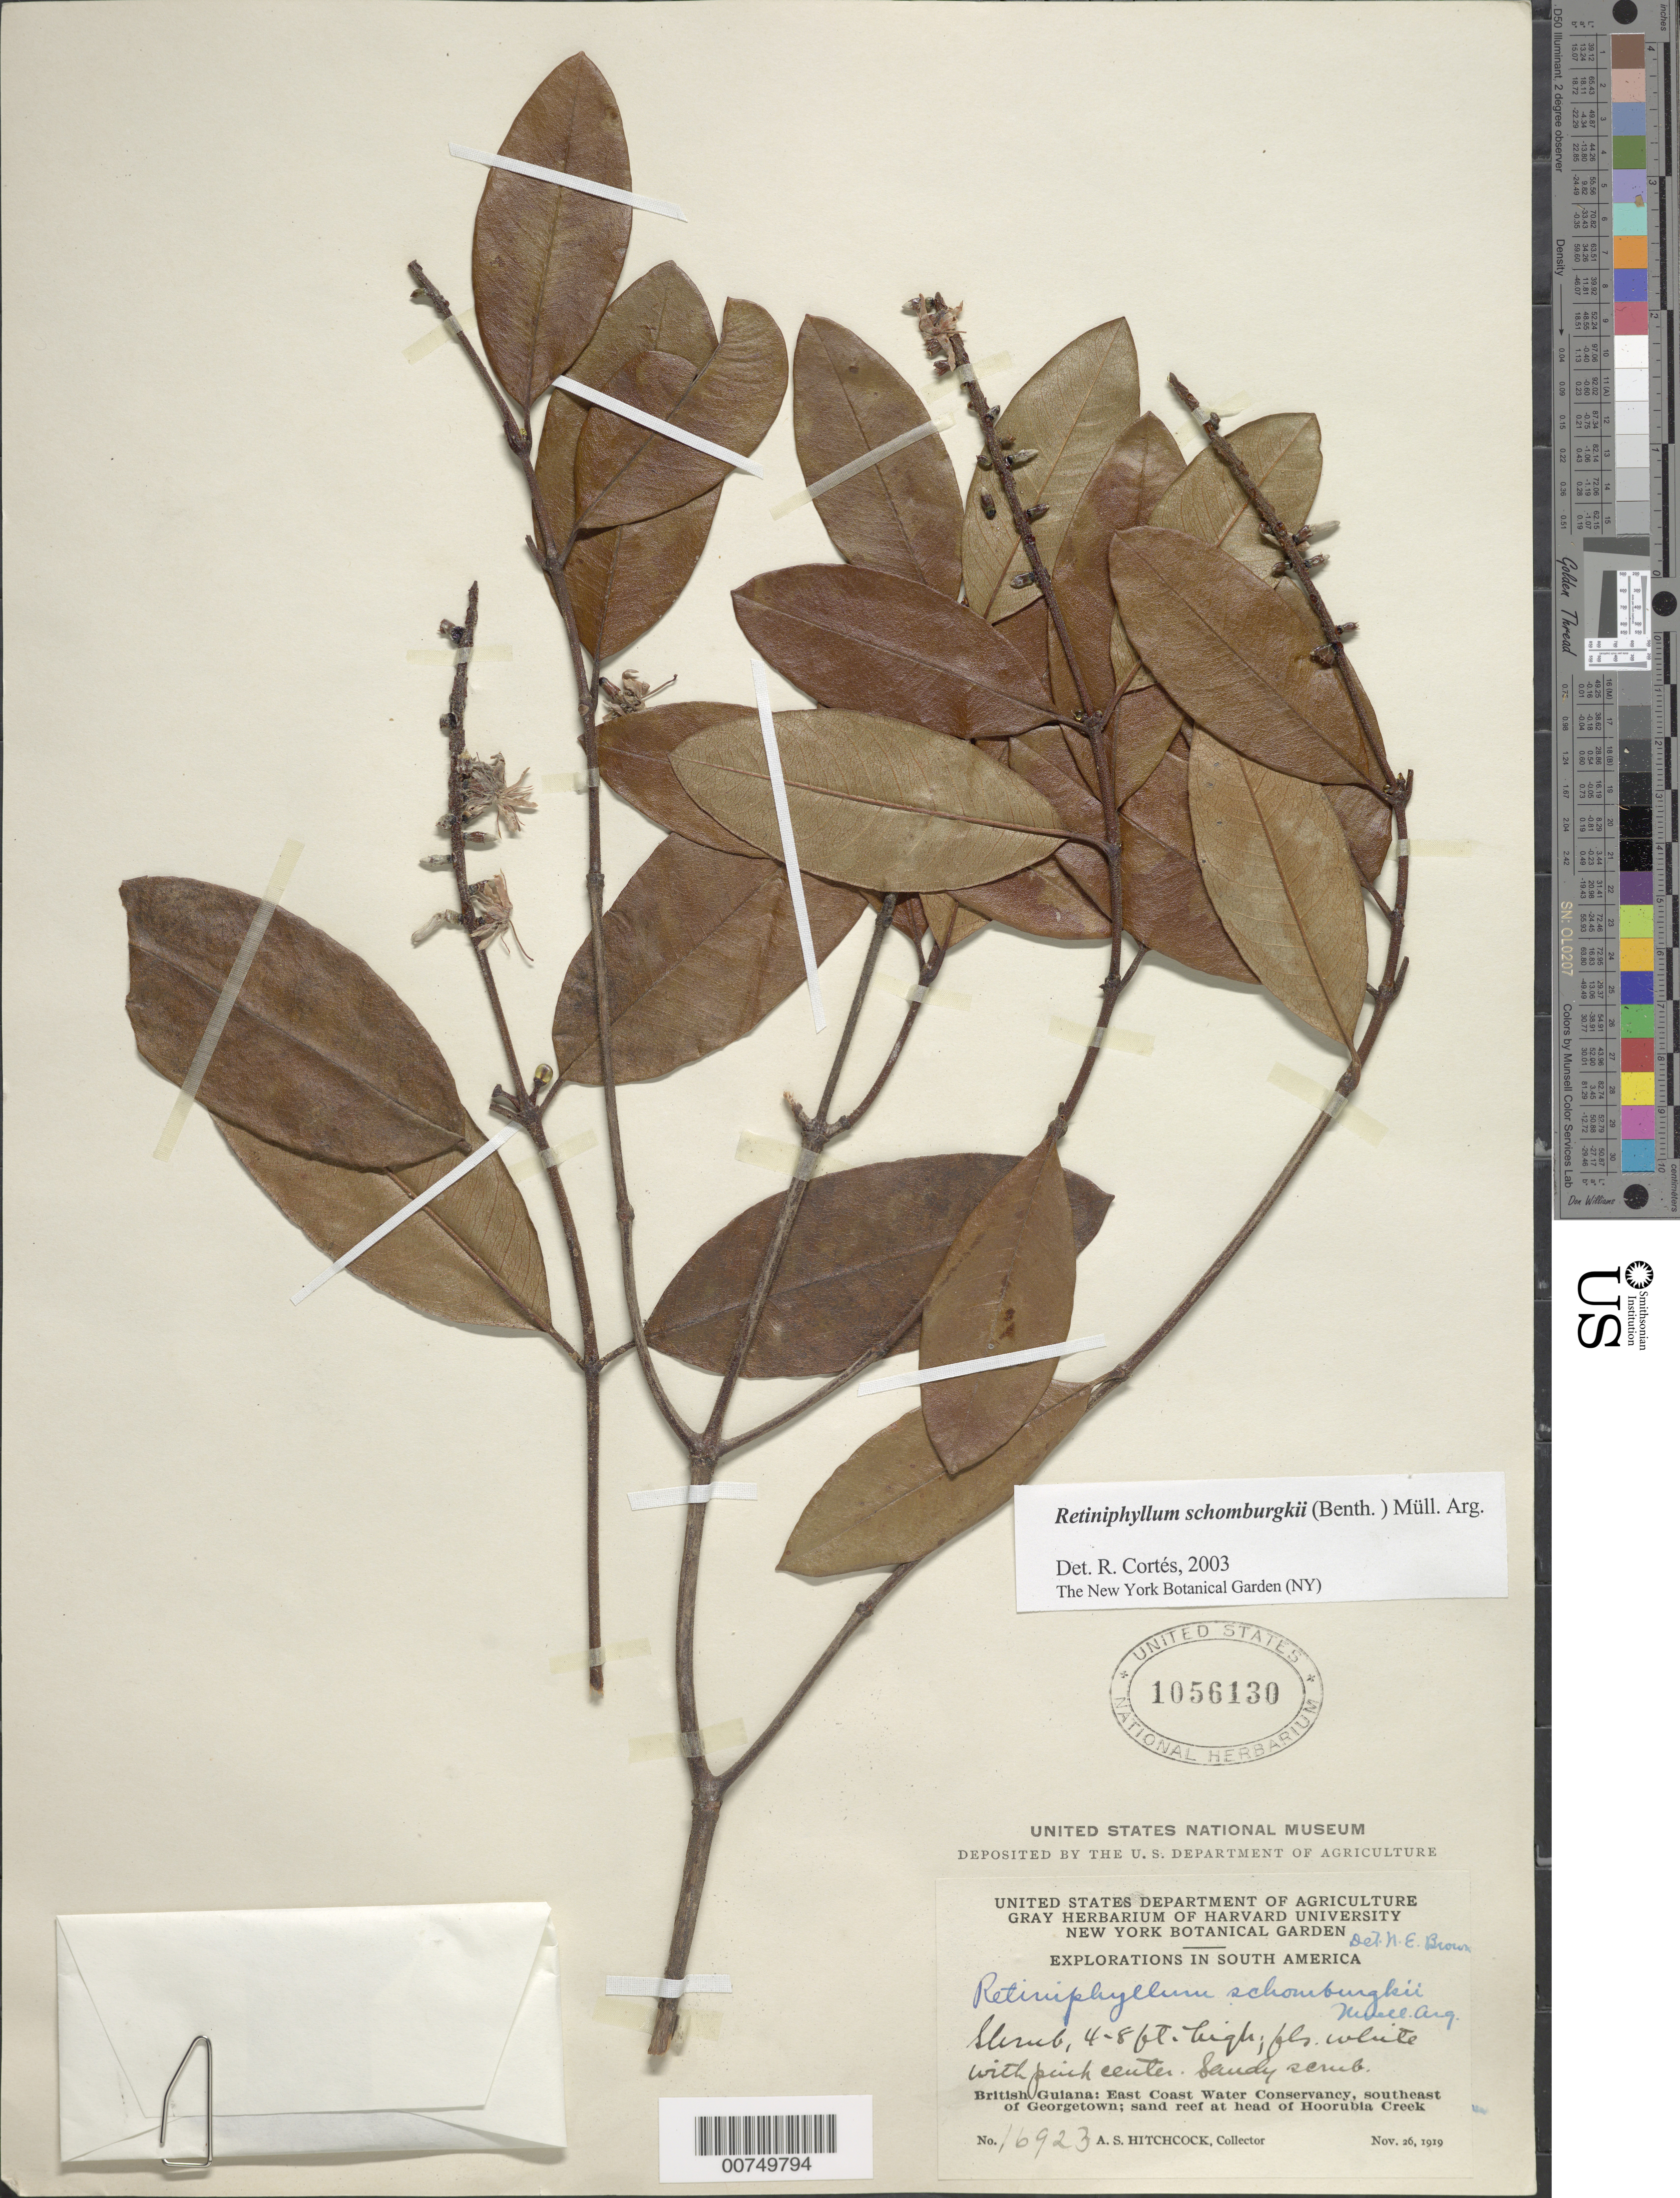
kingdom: Plantae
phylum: Tracheophyta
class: Magnoliopsida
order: Gentianales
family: Rubiaceae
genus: Retiniphyllum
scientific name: Retiniphyllum schomburgkii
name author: (Benth.) Müll. Arg.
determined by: Cortes R., G.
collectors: A. S. Hitchcock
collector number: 16923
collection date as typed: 26-Nov-19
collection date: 1919-11-26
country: Guyana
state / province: Demerara-Mahaica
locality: Hoorubea Creek, head of, SE of Georgetown, East Coast Water Conservancy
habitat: Sandy scrub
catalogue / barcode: US 1056130